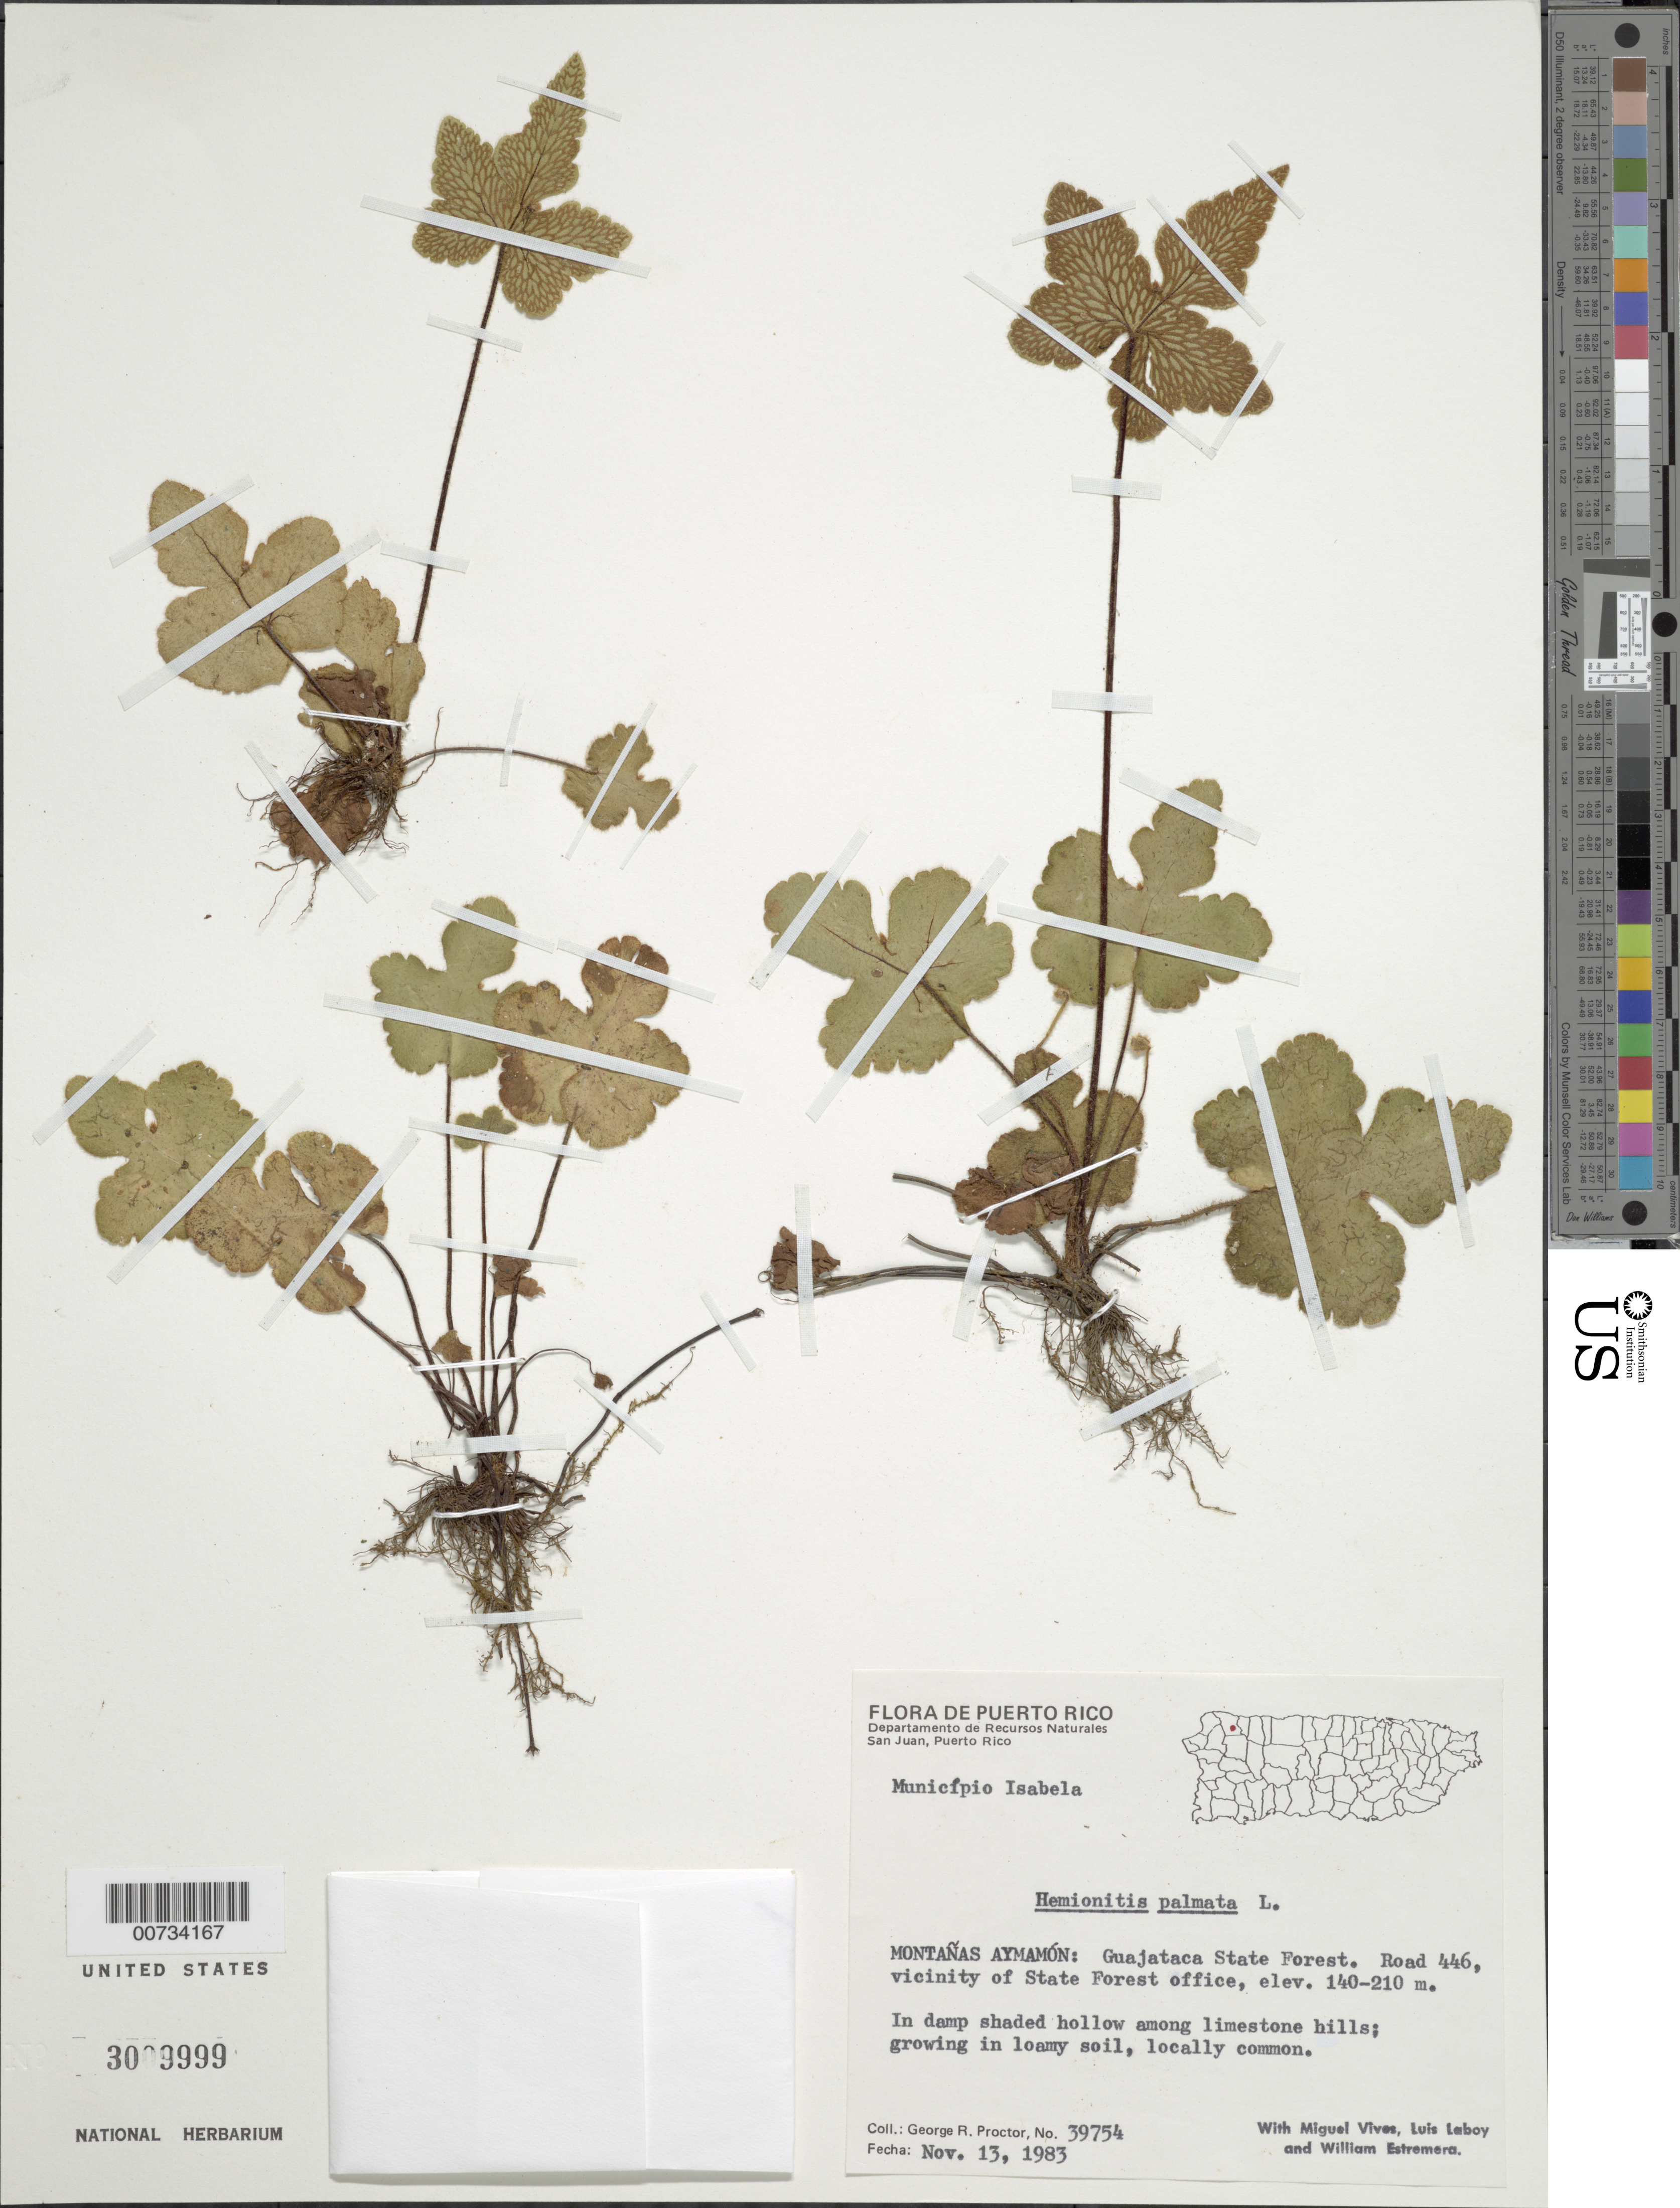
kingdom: Plantae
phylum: Tracheophyta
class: Polypodiopsida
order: Polypodiales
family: Pteridaceae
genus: Hemionitis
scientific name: Hemionitis palmata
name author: L.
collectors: G. R. Proctor, M. Vives, L. Laboy & W. Estremera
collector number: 39754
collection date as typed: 13 Nov 1983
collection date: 1983-11-13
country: Puerto Rico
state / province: Isabela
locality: Mun. Isabela, Montañas Aymamón: Guajataca State Forest, Road 446, vicinity of State Forest Office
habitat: In damp shaded hollow among limestone hills; growing in loamy soil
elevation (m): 140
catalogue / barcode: US 3009999